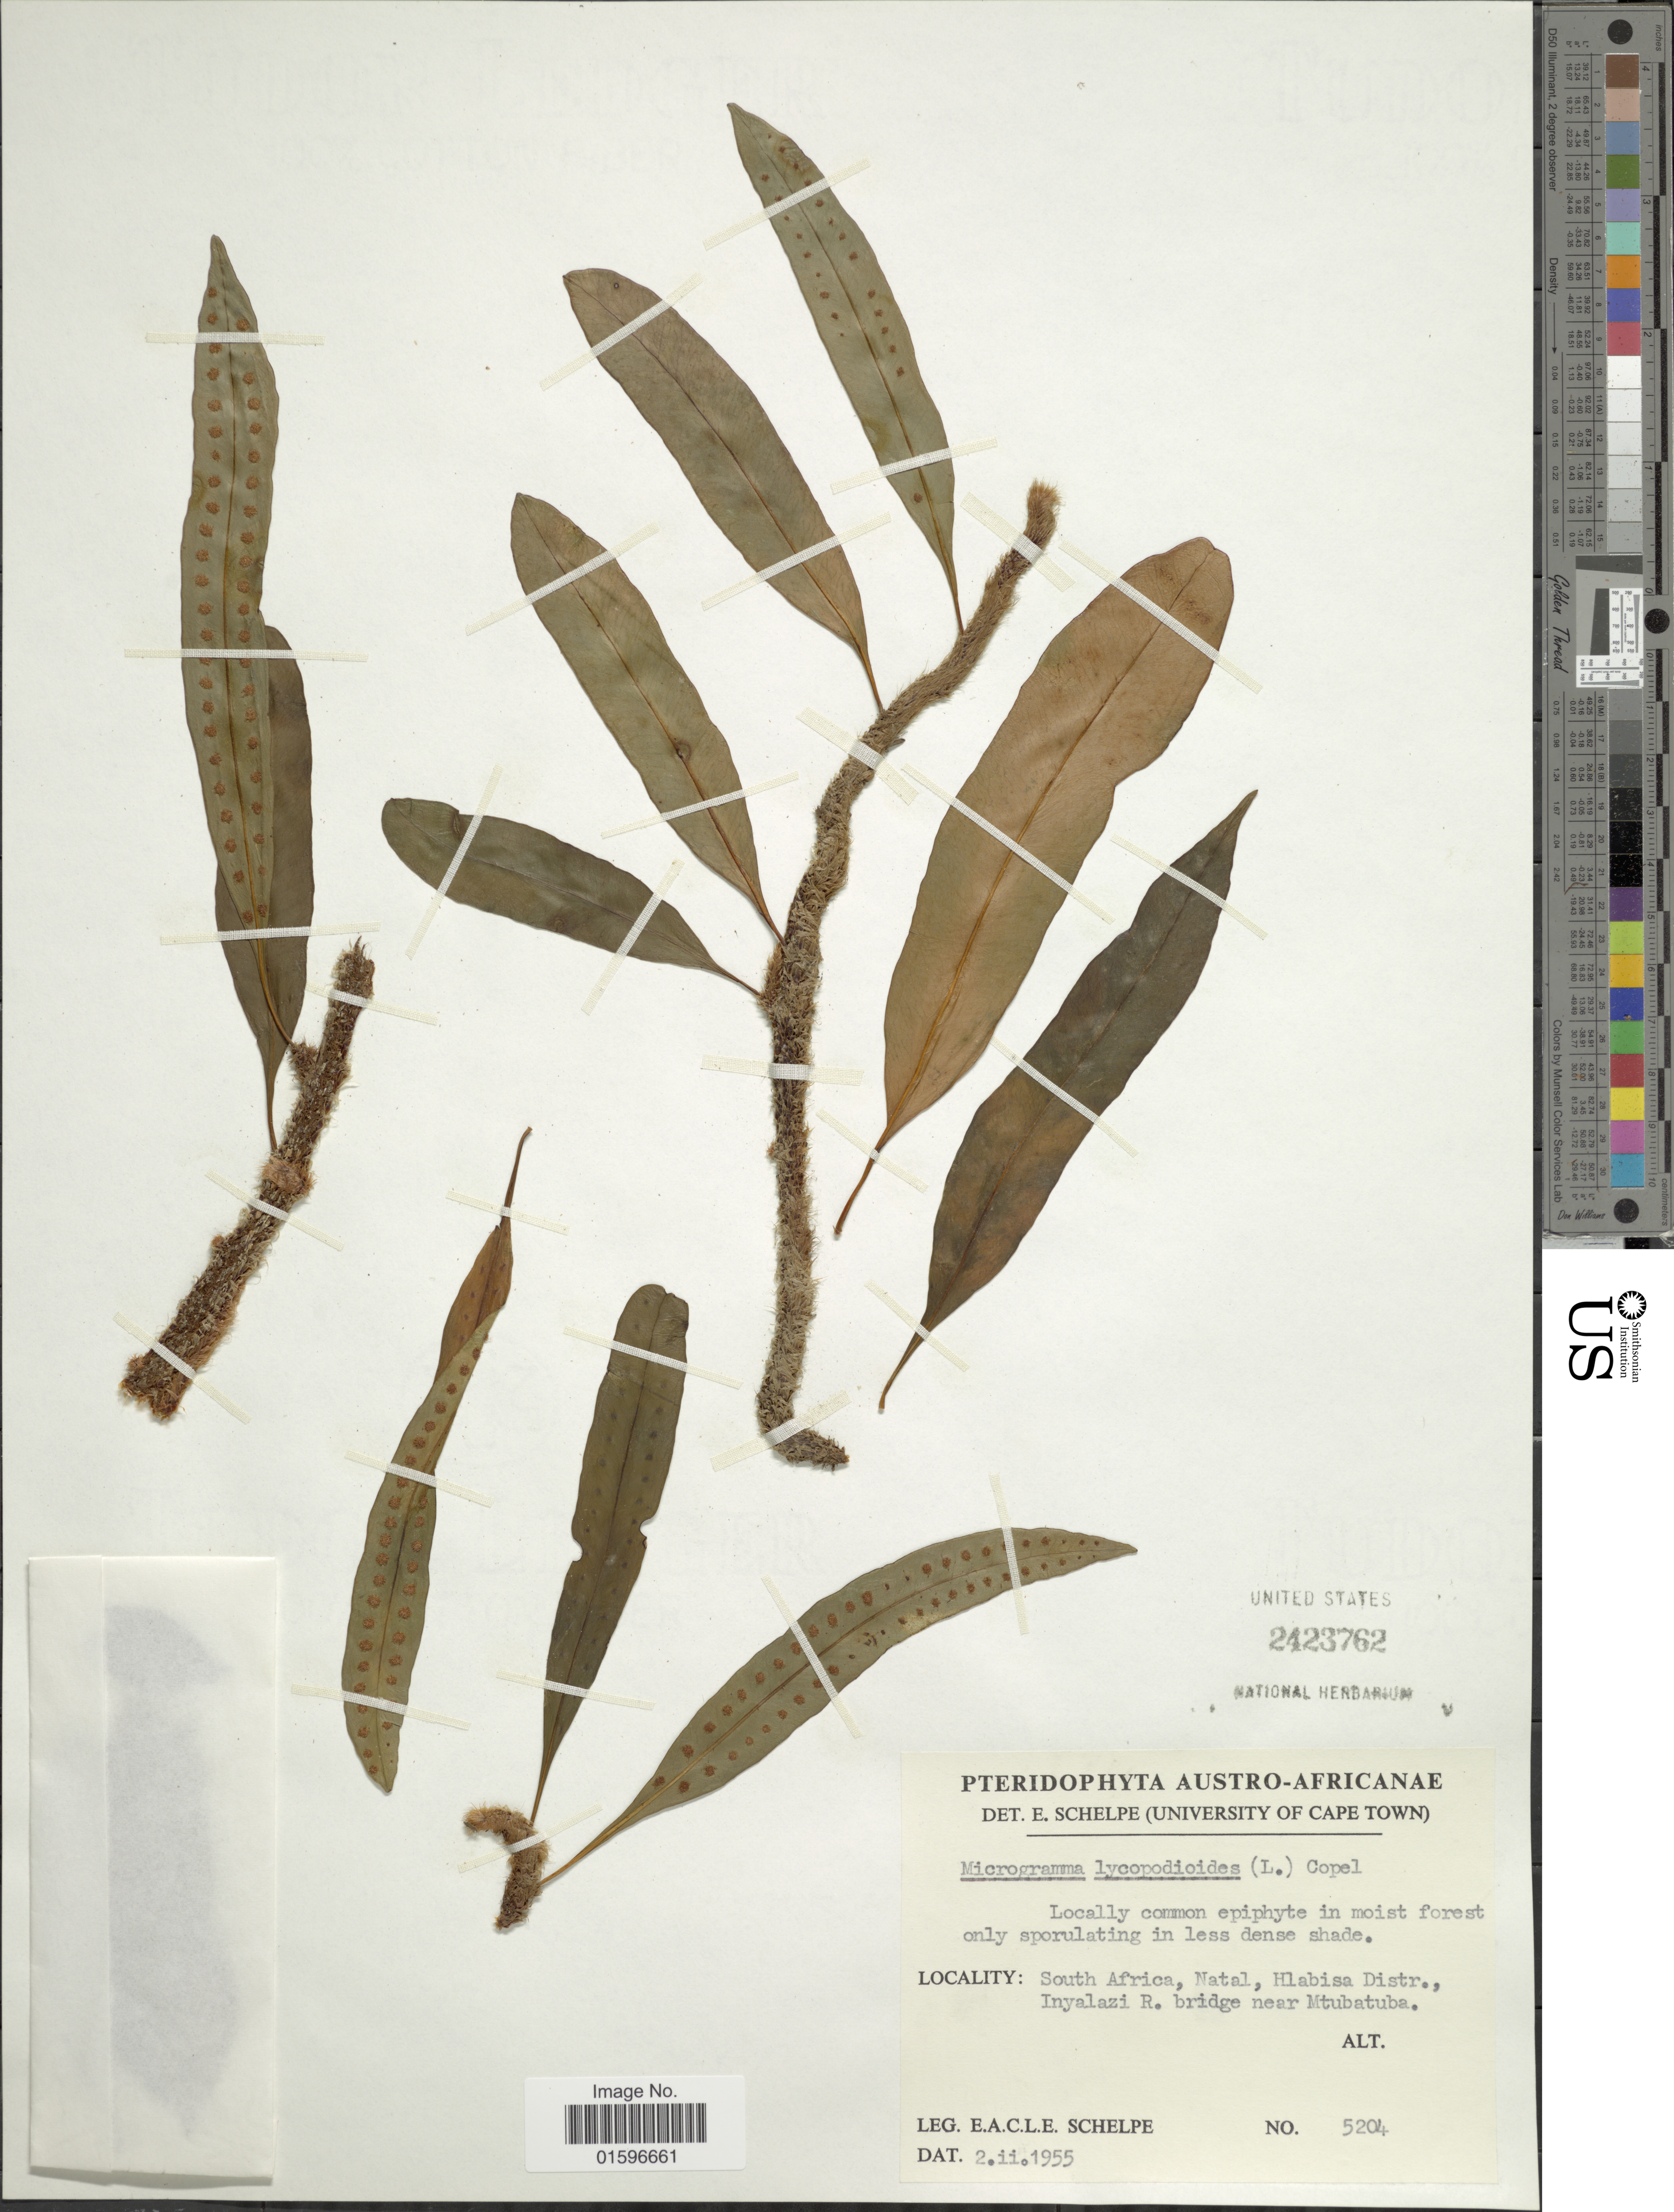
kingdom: Plantae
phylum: Tracheophyta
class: Polypodiopsida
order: Polypodiales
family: Polypodiaceae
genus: Polypodium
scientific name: Polypodium lycopodioides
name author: L.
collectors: E. A. C. L. E. Schelpe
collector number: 5204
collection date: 1955-02-02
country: South Africa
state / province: KwaZulu-Natal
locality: South Africa, Natal, Hlabisa Distr., Inyalazi R. bridge near Mtubatuba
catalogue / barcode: US 2423762